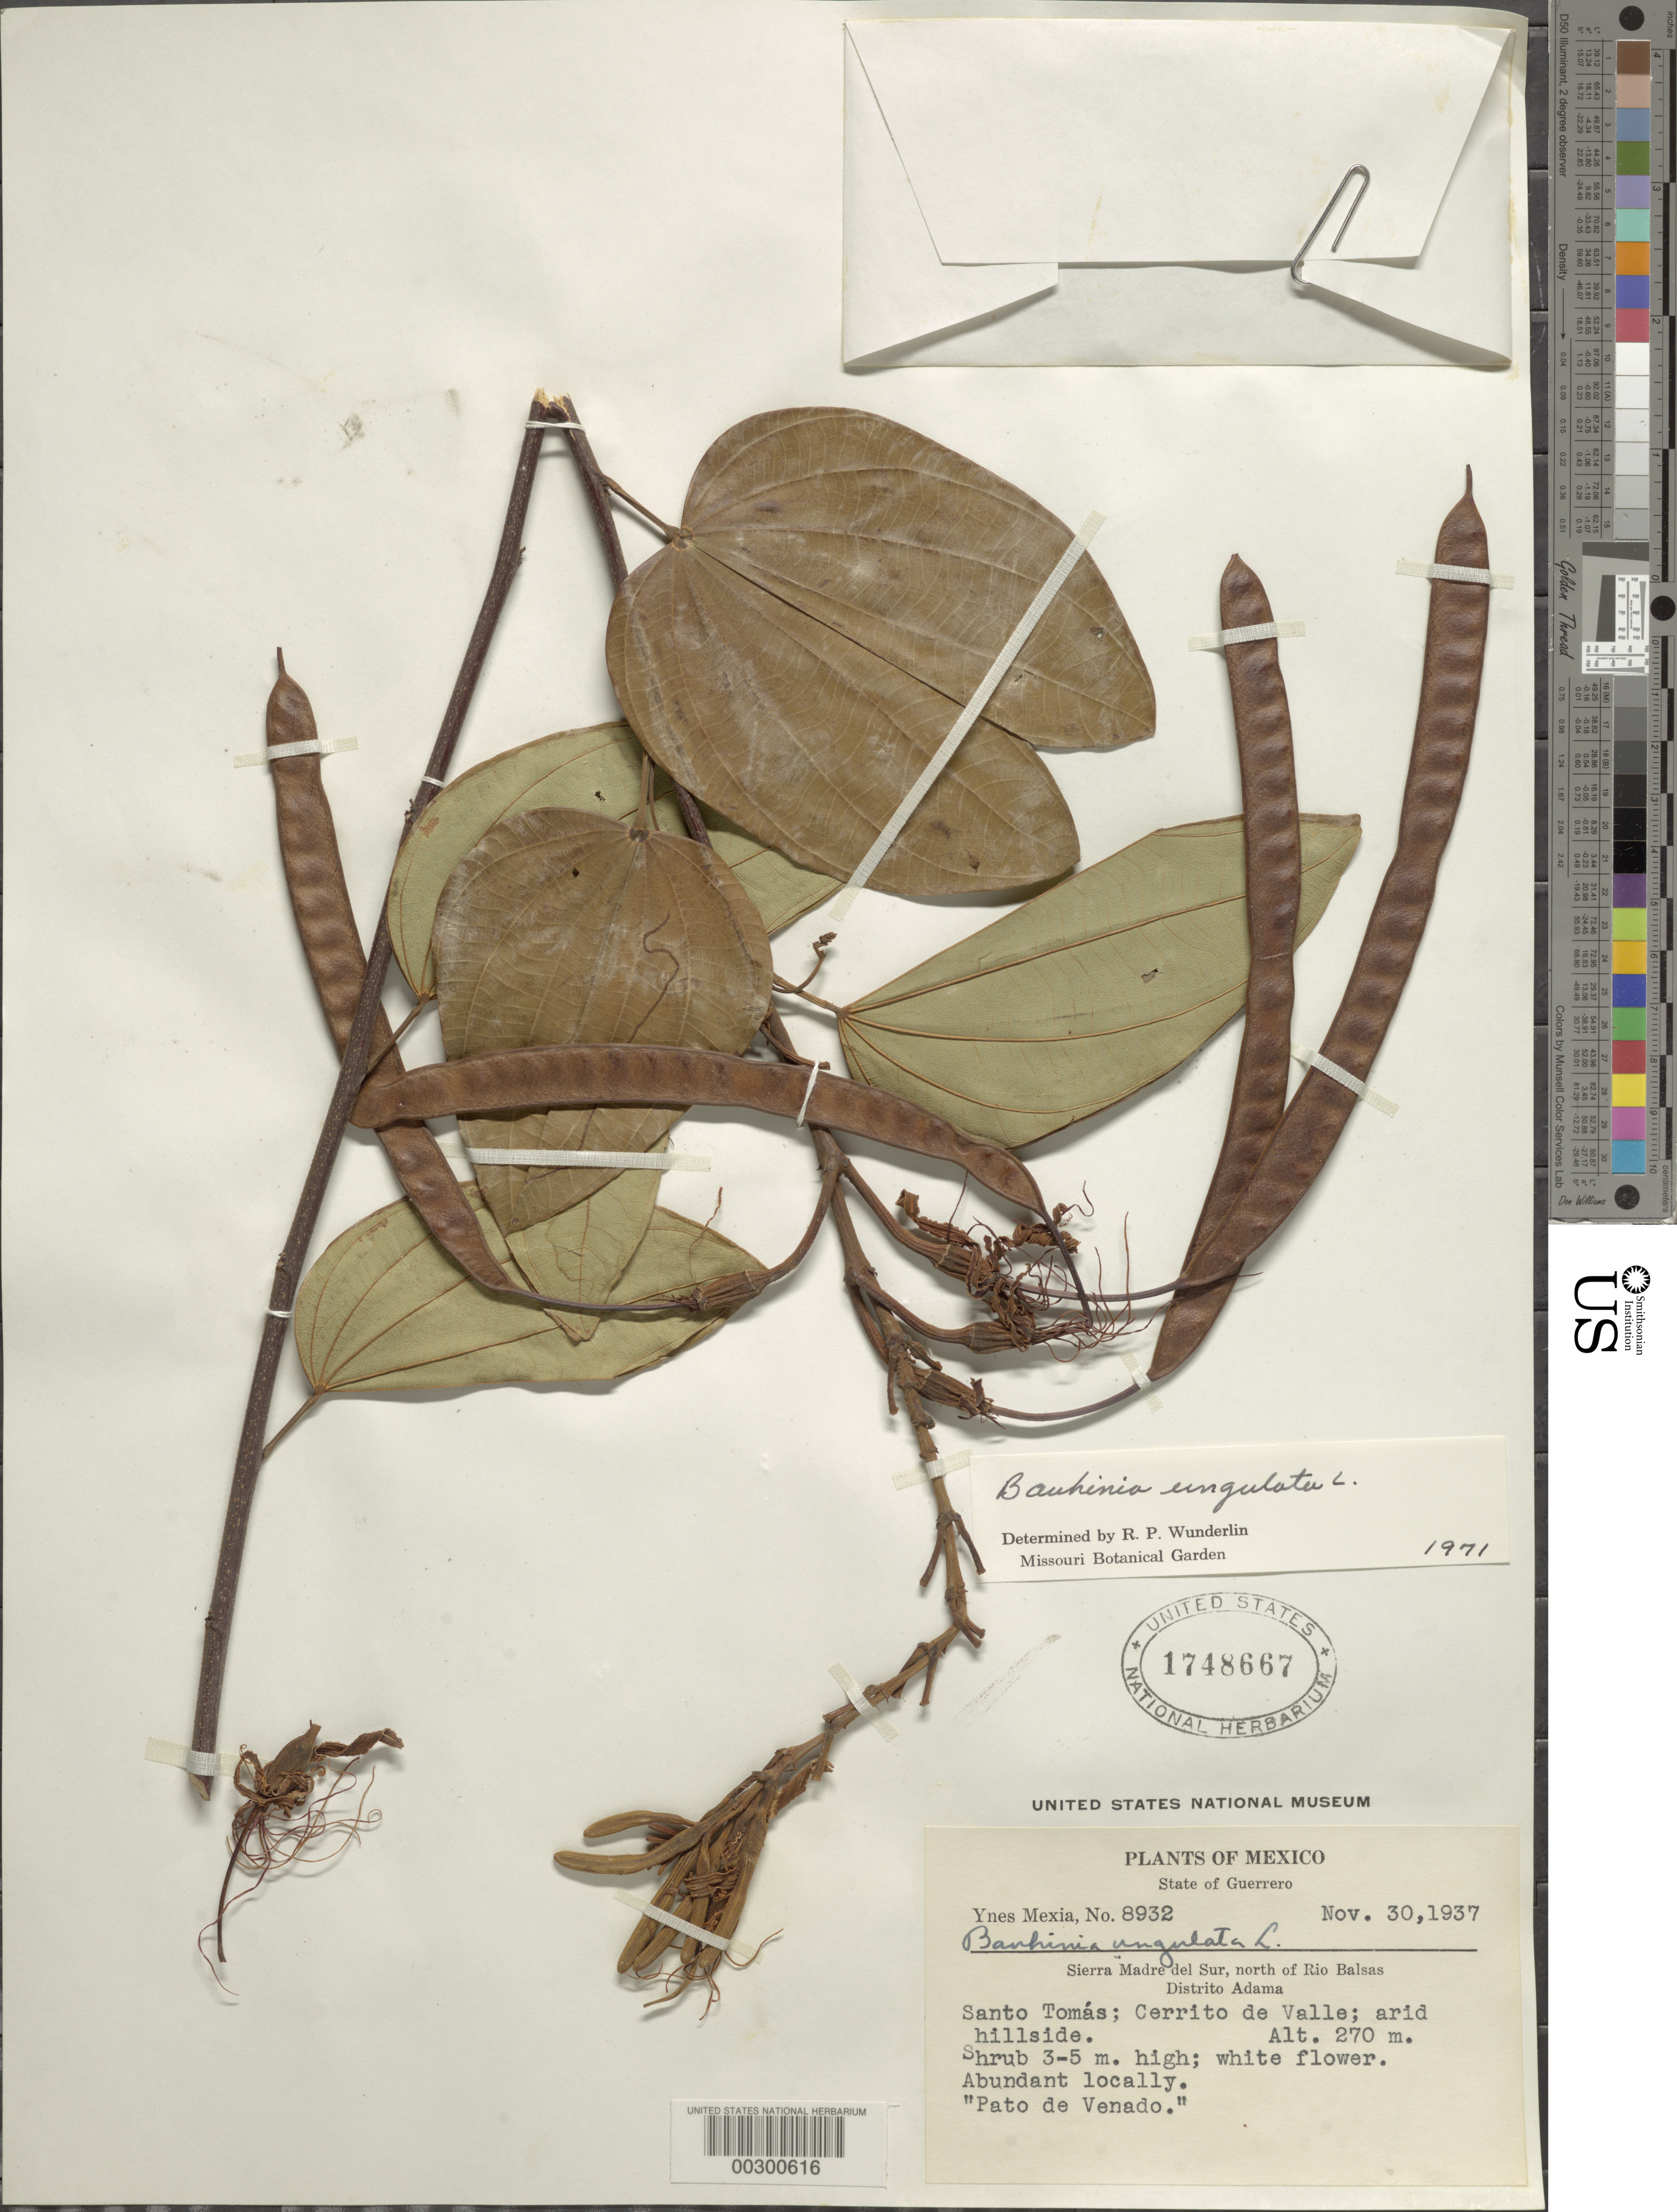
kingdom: Plantae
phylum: Tracheophyta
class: Magnoliopsida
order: Fabales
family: Fabaceae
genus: Bauhinia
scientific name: Bauhinia ungulata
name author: L.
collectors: Y. Mexia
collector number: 8932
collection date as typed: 30 Nov 1937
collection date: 1937-11-30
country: Mexico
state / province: Guerrero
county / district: Adama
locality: Santo Tomas; Cerrito de Valle; Sierra Madre del Sur, N of Rio Balsas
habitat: Arid hillside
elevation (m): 270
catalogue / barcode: US 1748667